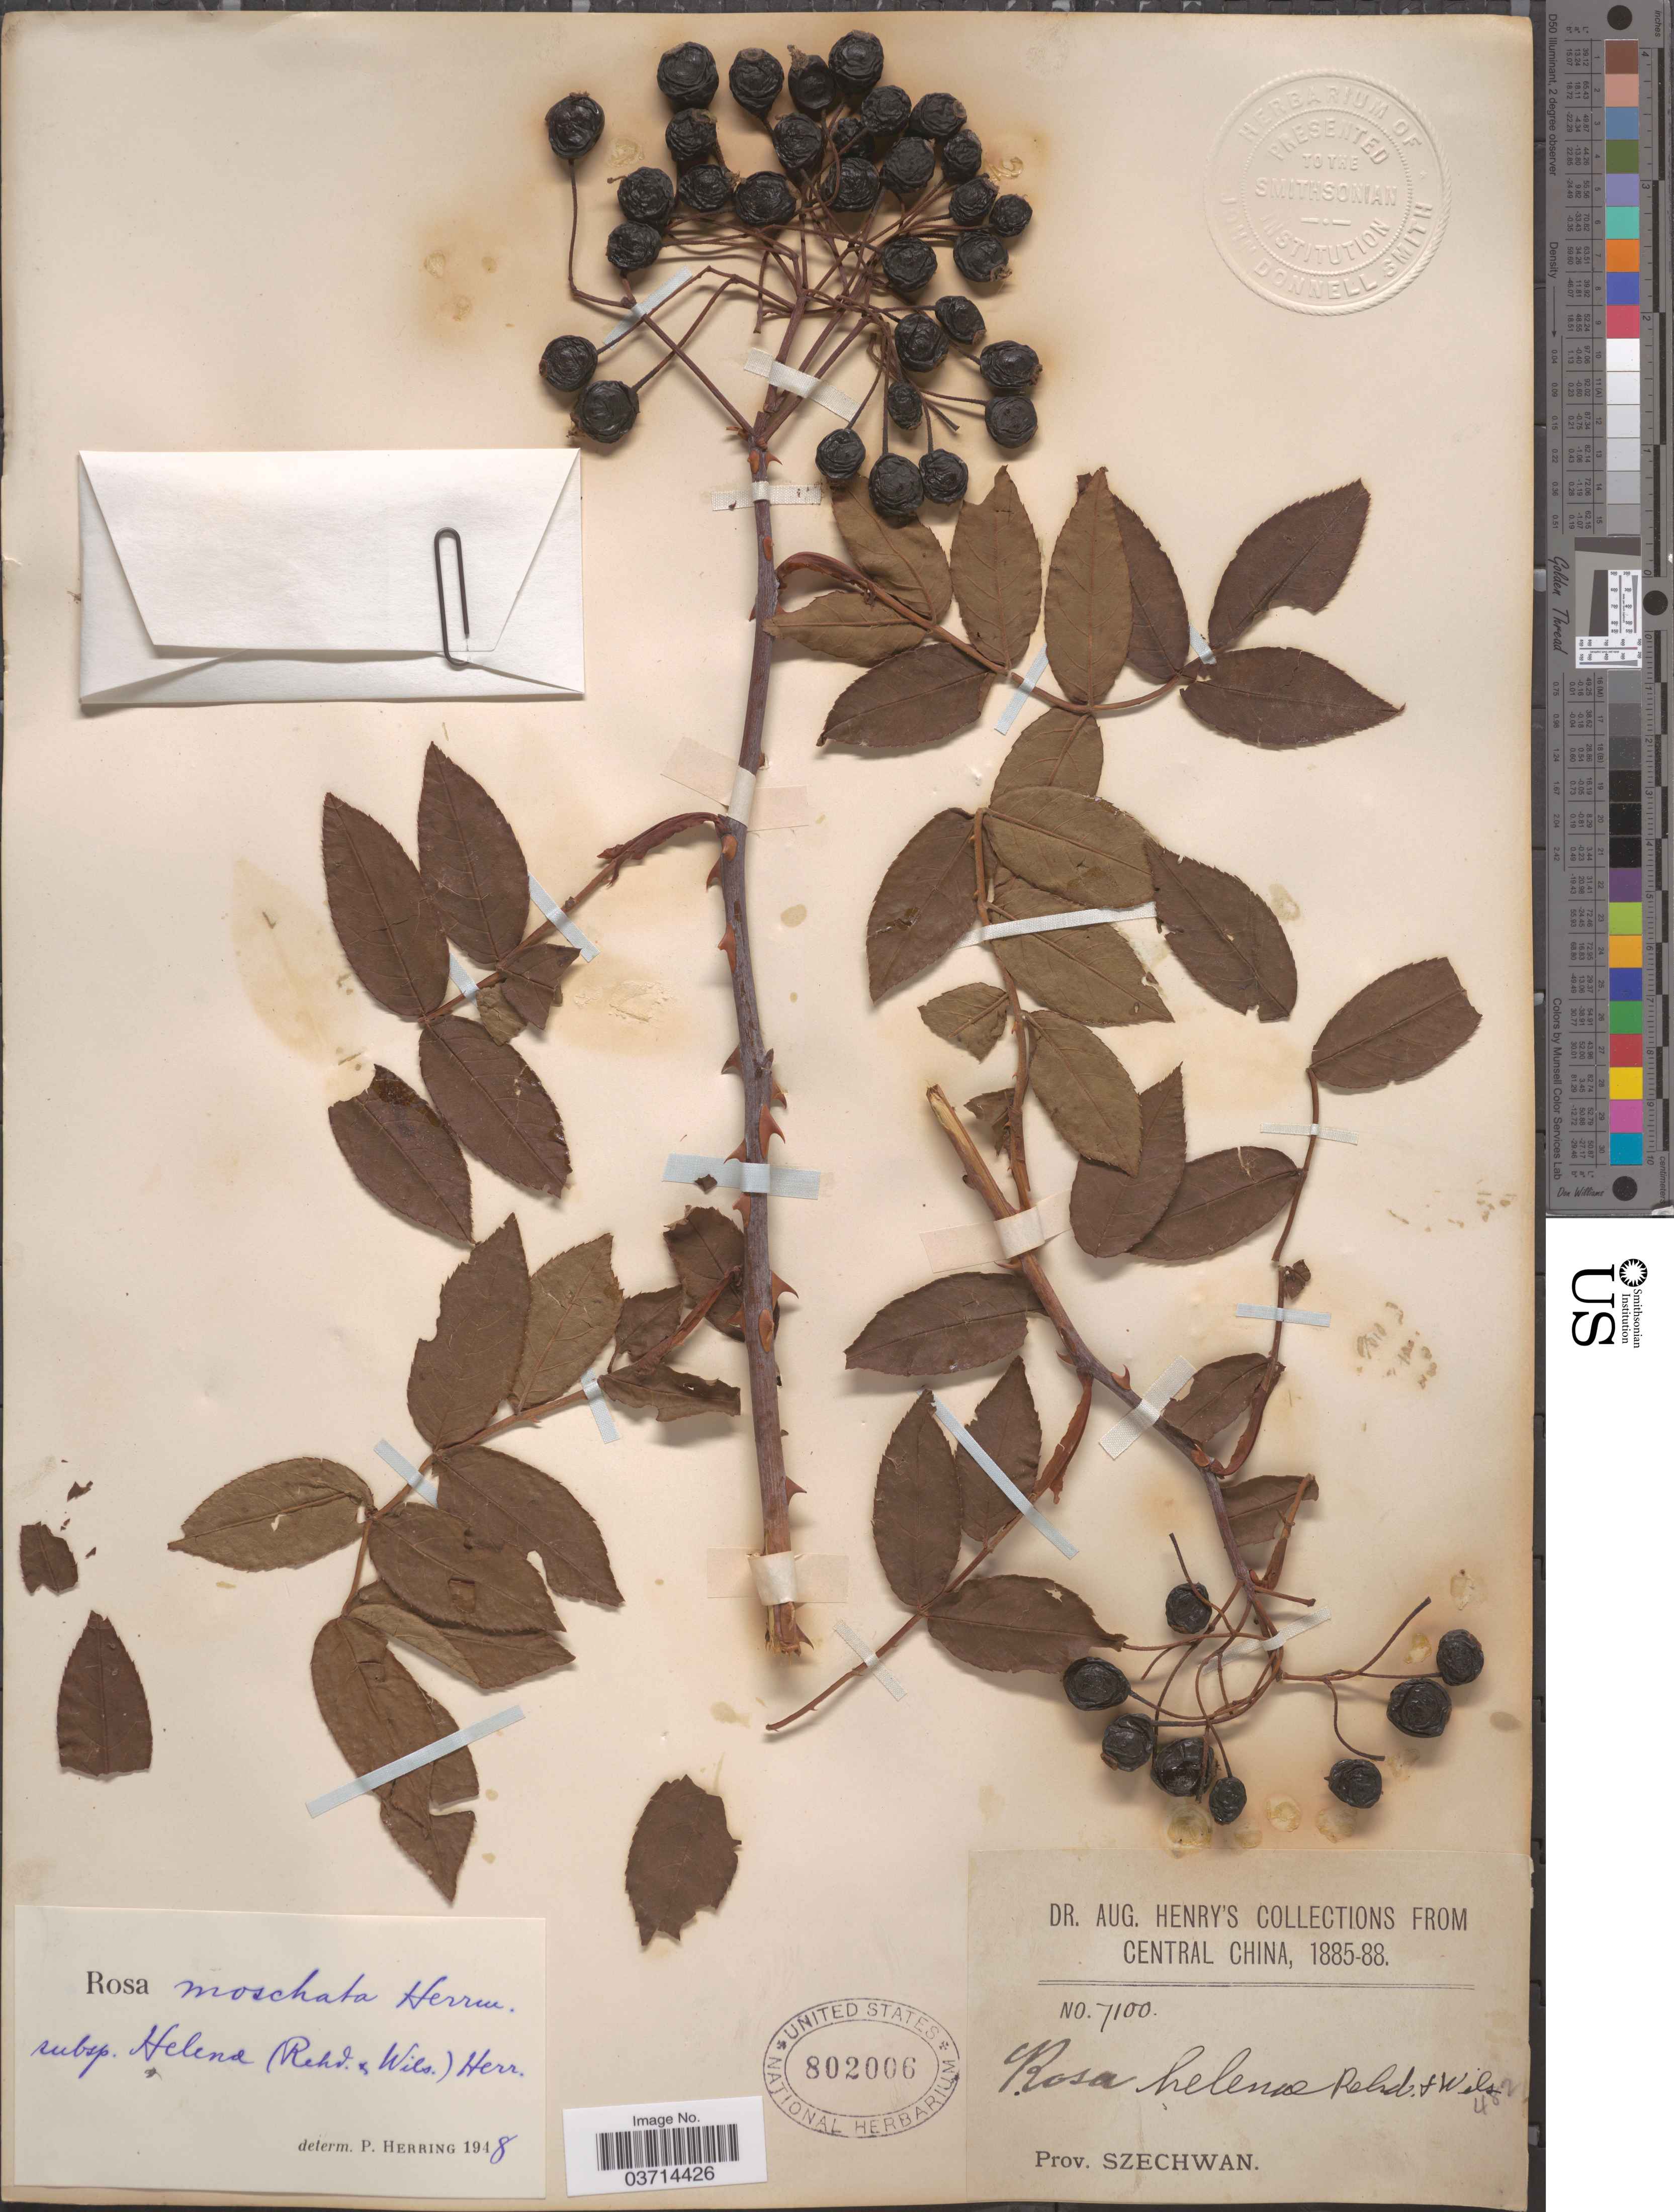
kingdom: Plantae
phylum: Tracheophyta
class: Magnoliopsida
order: Rosales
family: Rosaceae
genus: Rosa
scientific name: Rosa helenae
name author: Rehder & E.H. Wilson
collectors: A. Henry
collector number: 7100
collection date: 1885/1888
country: China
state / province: Sichuan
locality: Central China. Prov. Szechwan.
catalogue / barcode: US 802006